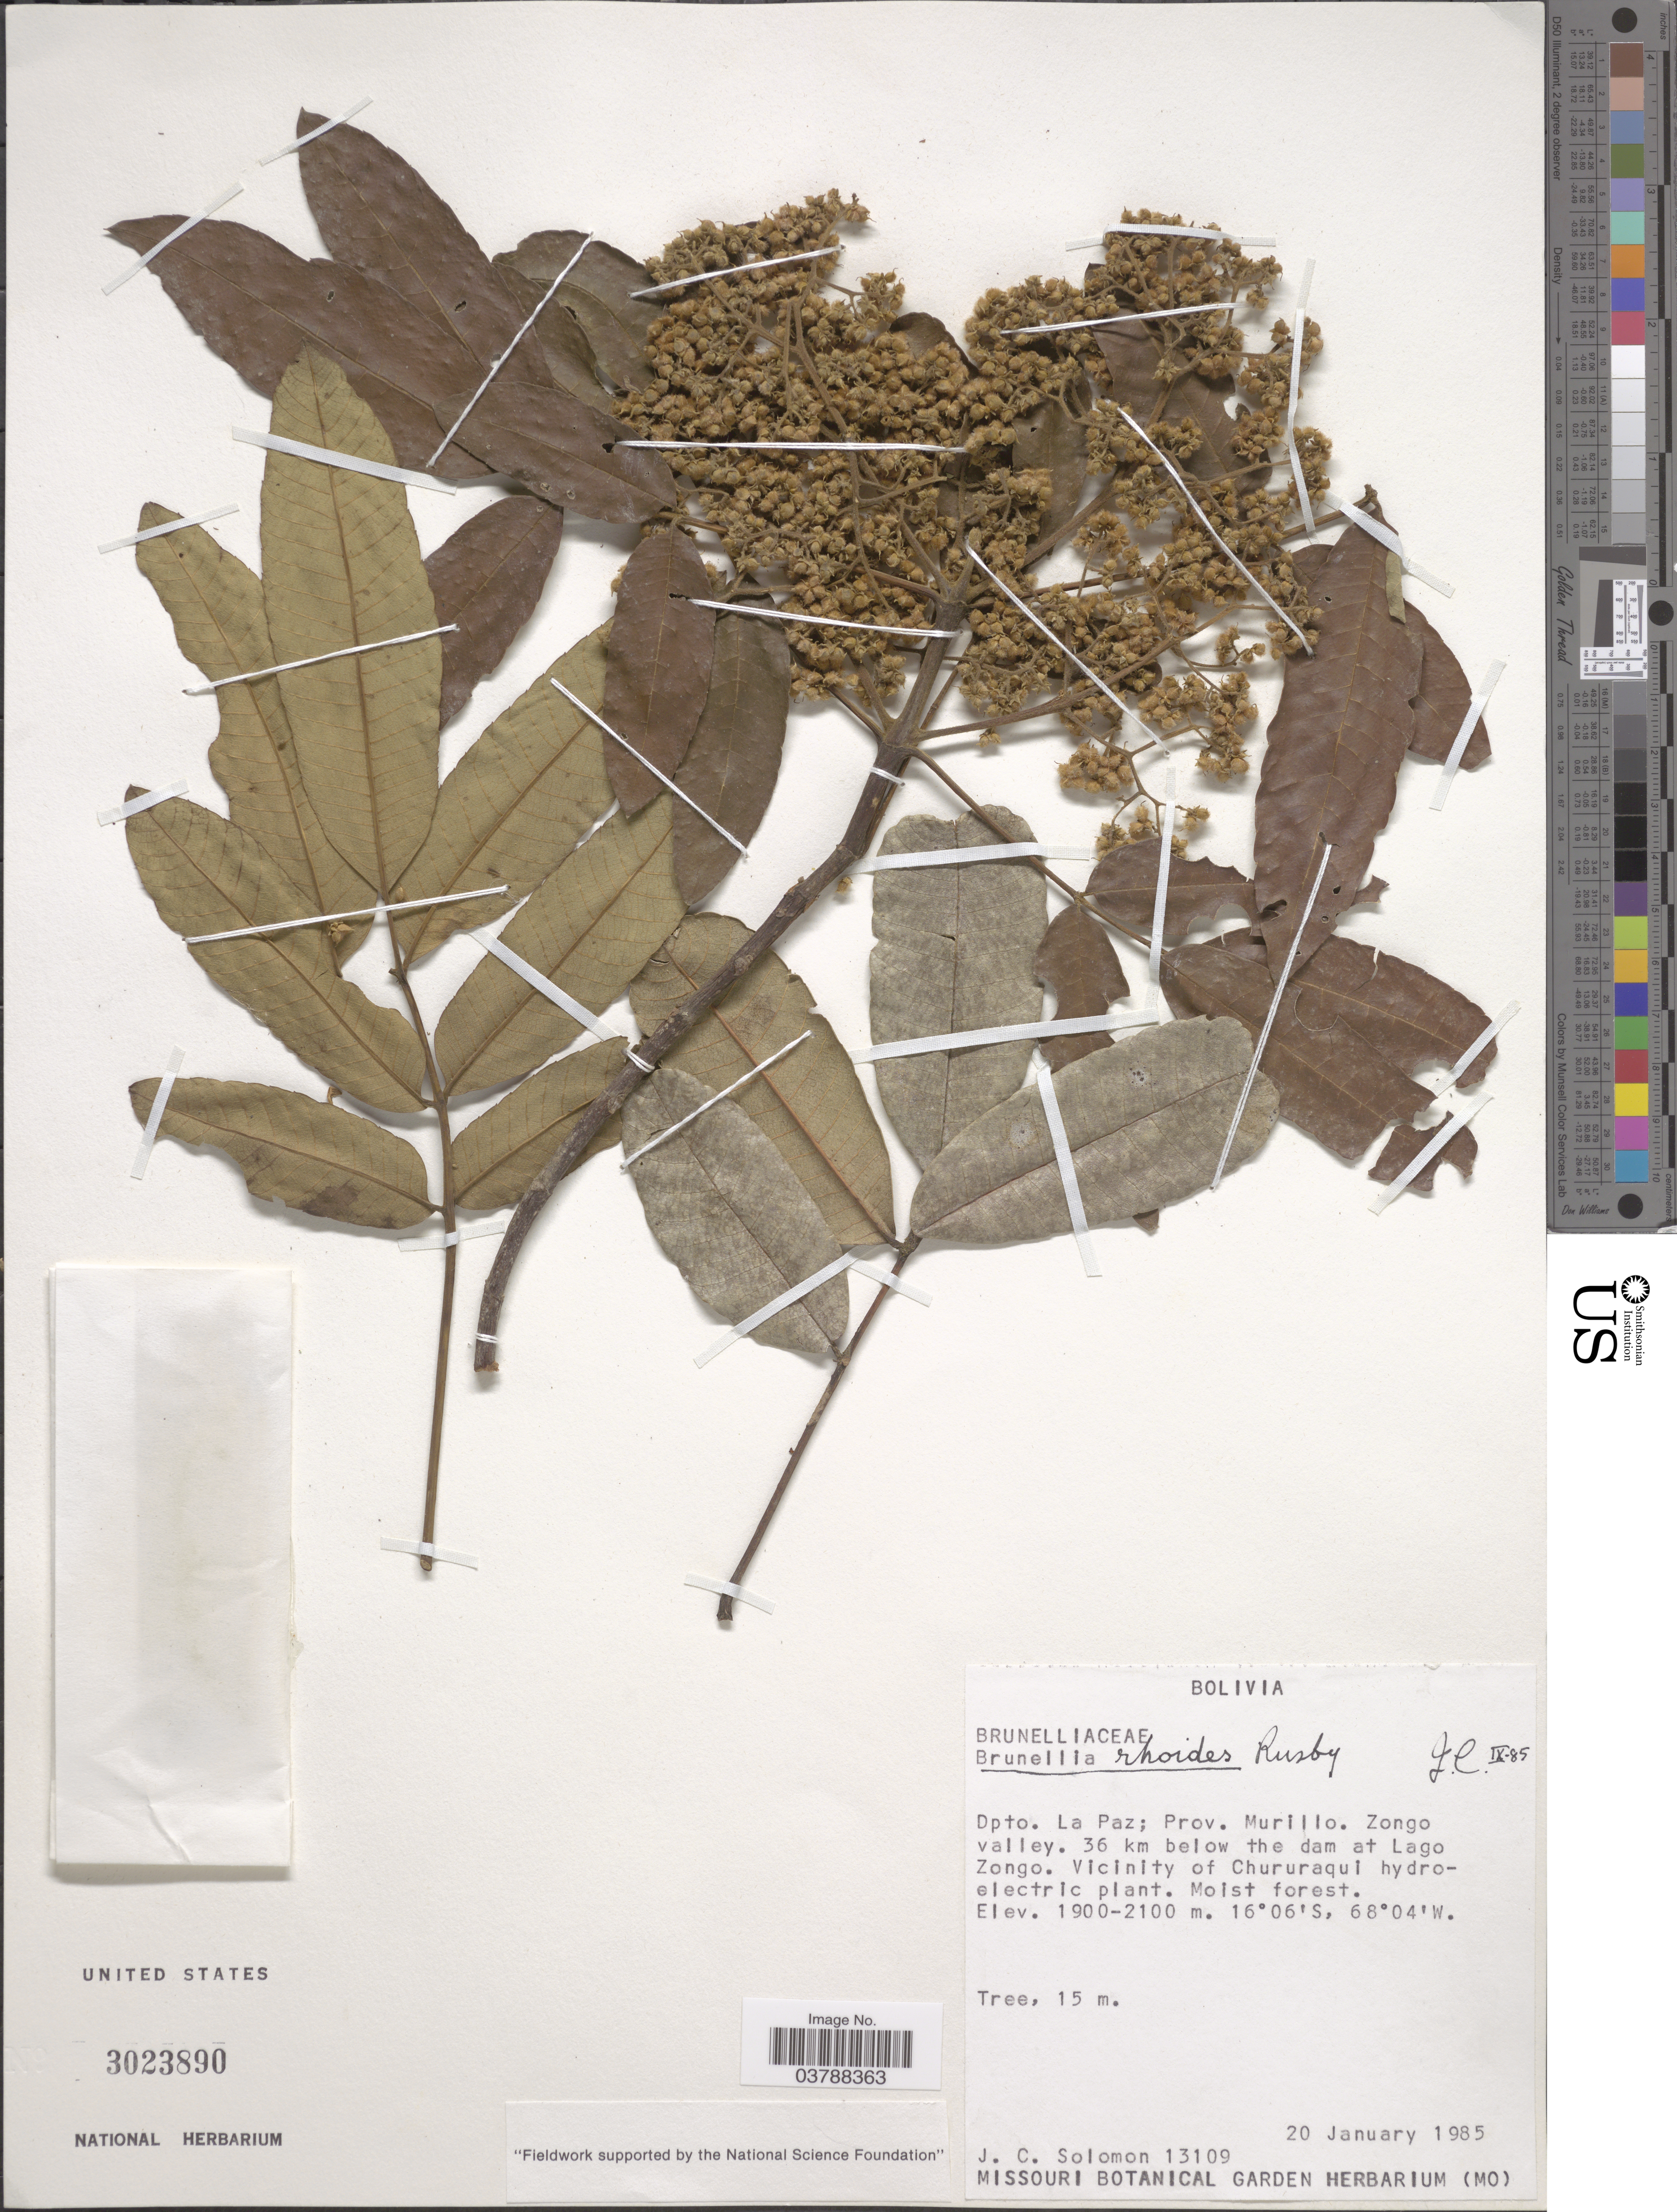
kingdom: Plantae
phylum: Tracheophyta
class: Magnoliopsida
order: Oxalidales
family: Brunelliaceae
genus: Brunellia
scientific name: Brunellia rhoides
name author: Rusby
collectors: J. C. Solomon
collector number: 13109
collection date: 1985-01-20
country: Bolivia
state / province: La Paz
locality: Dpto. La Paz; Prov. Murillo. Zongo valley. 36 km below the dam at Lago Zongo. Vicinity of Chururaqui hydro-electric plant.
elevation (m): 1900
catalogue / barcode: US 3023890